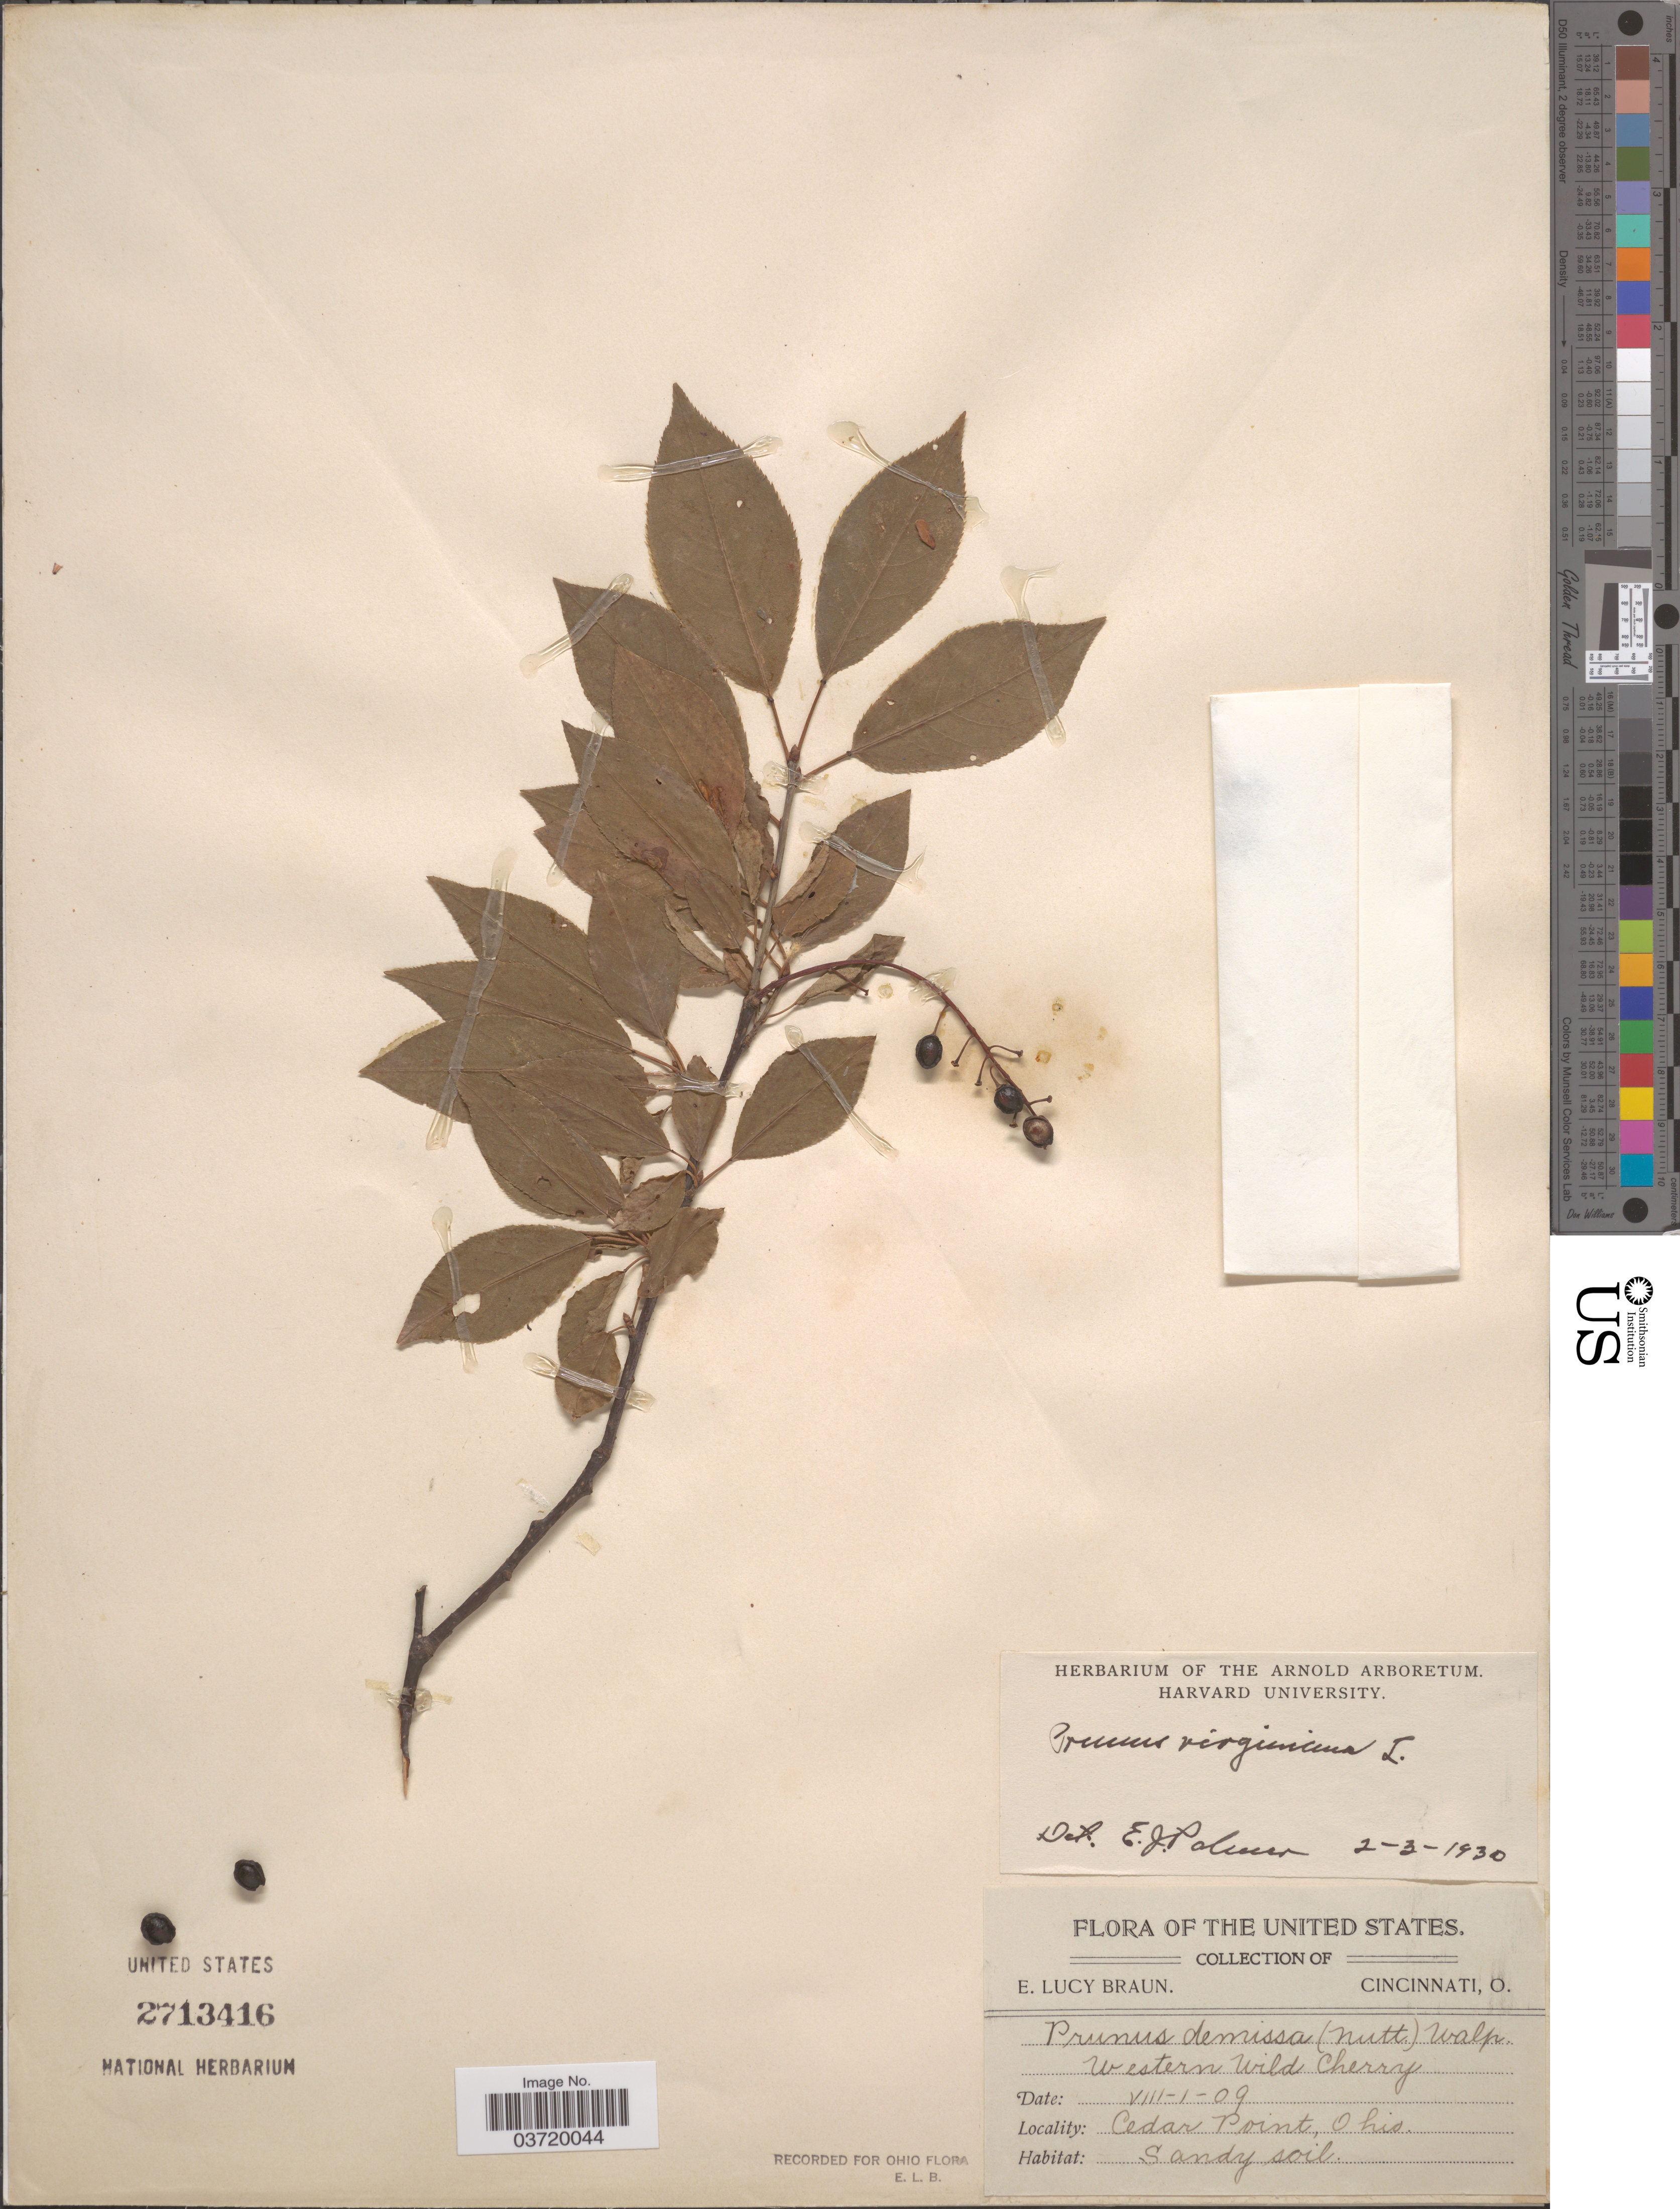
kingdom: Plantae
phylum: Tracheophyta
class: Magnoliopsida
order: Rosales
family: Rosaceae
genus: Prunus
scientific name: Prunus virginiana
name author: L.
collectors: E. L. Braun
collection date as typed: Transcribed d/m/y: 1/8/9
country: United States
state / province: Ohio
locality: Cedar Point.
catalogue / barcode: US 2713416